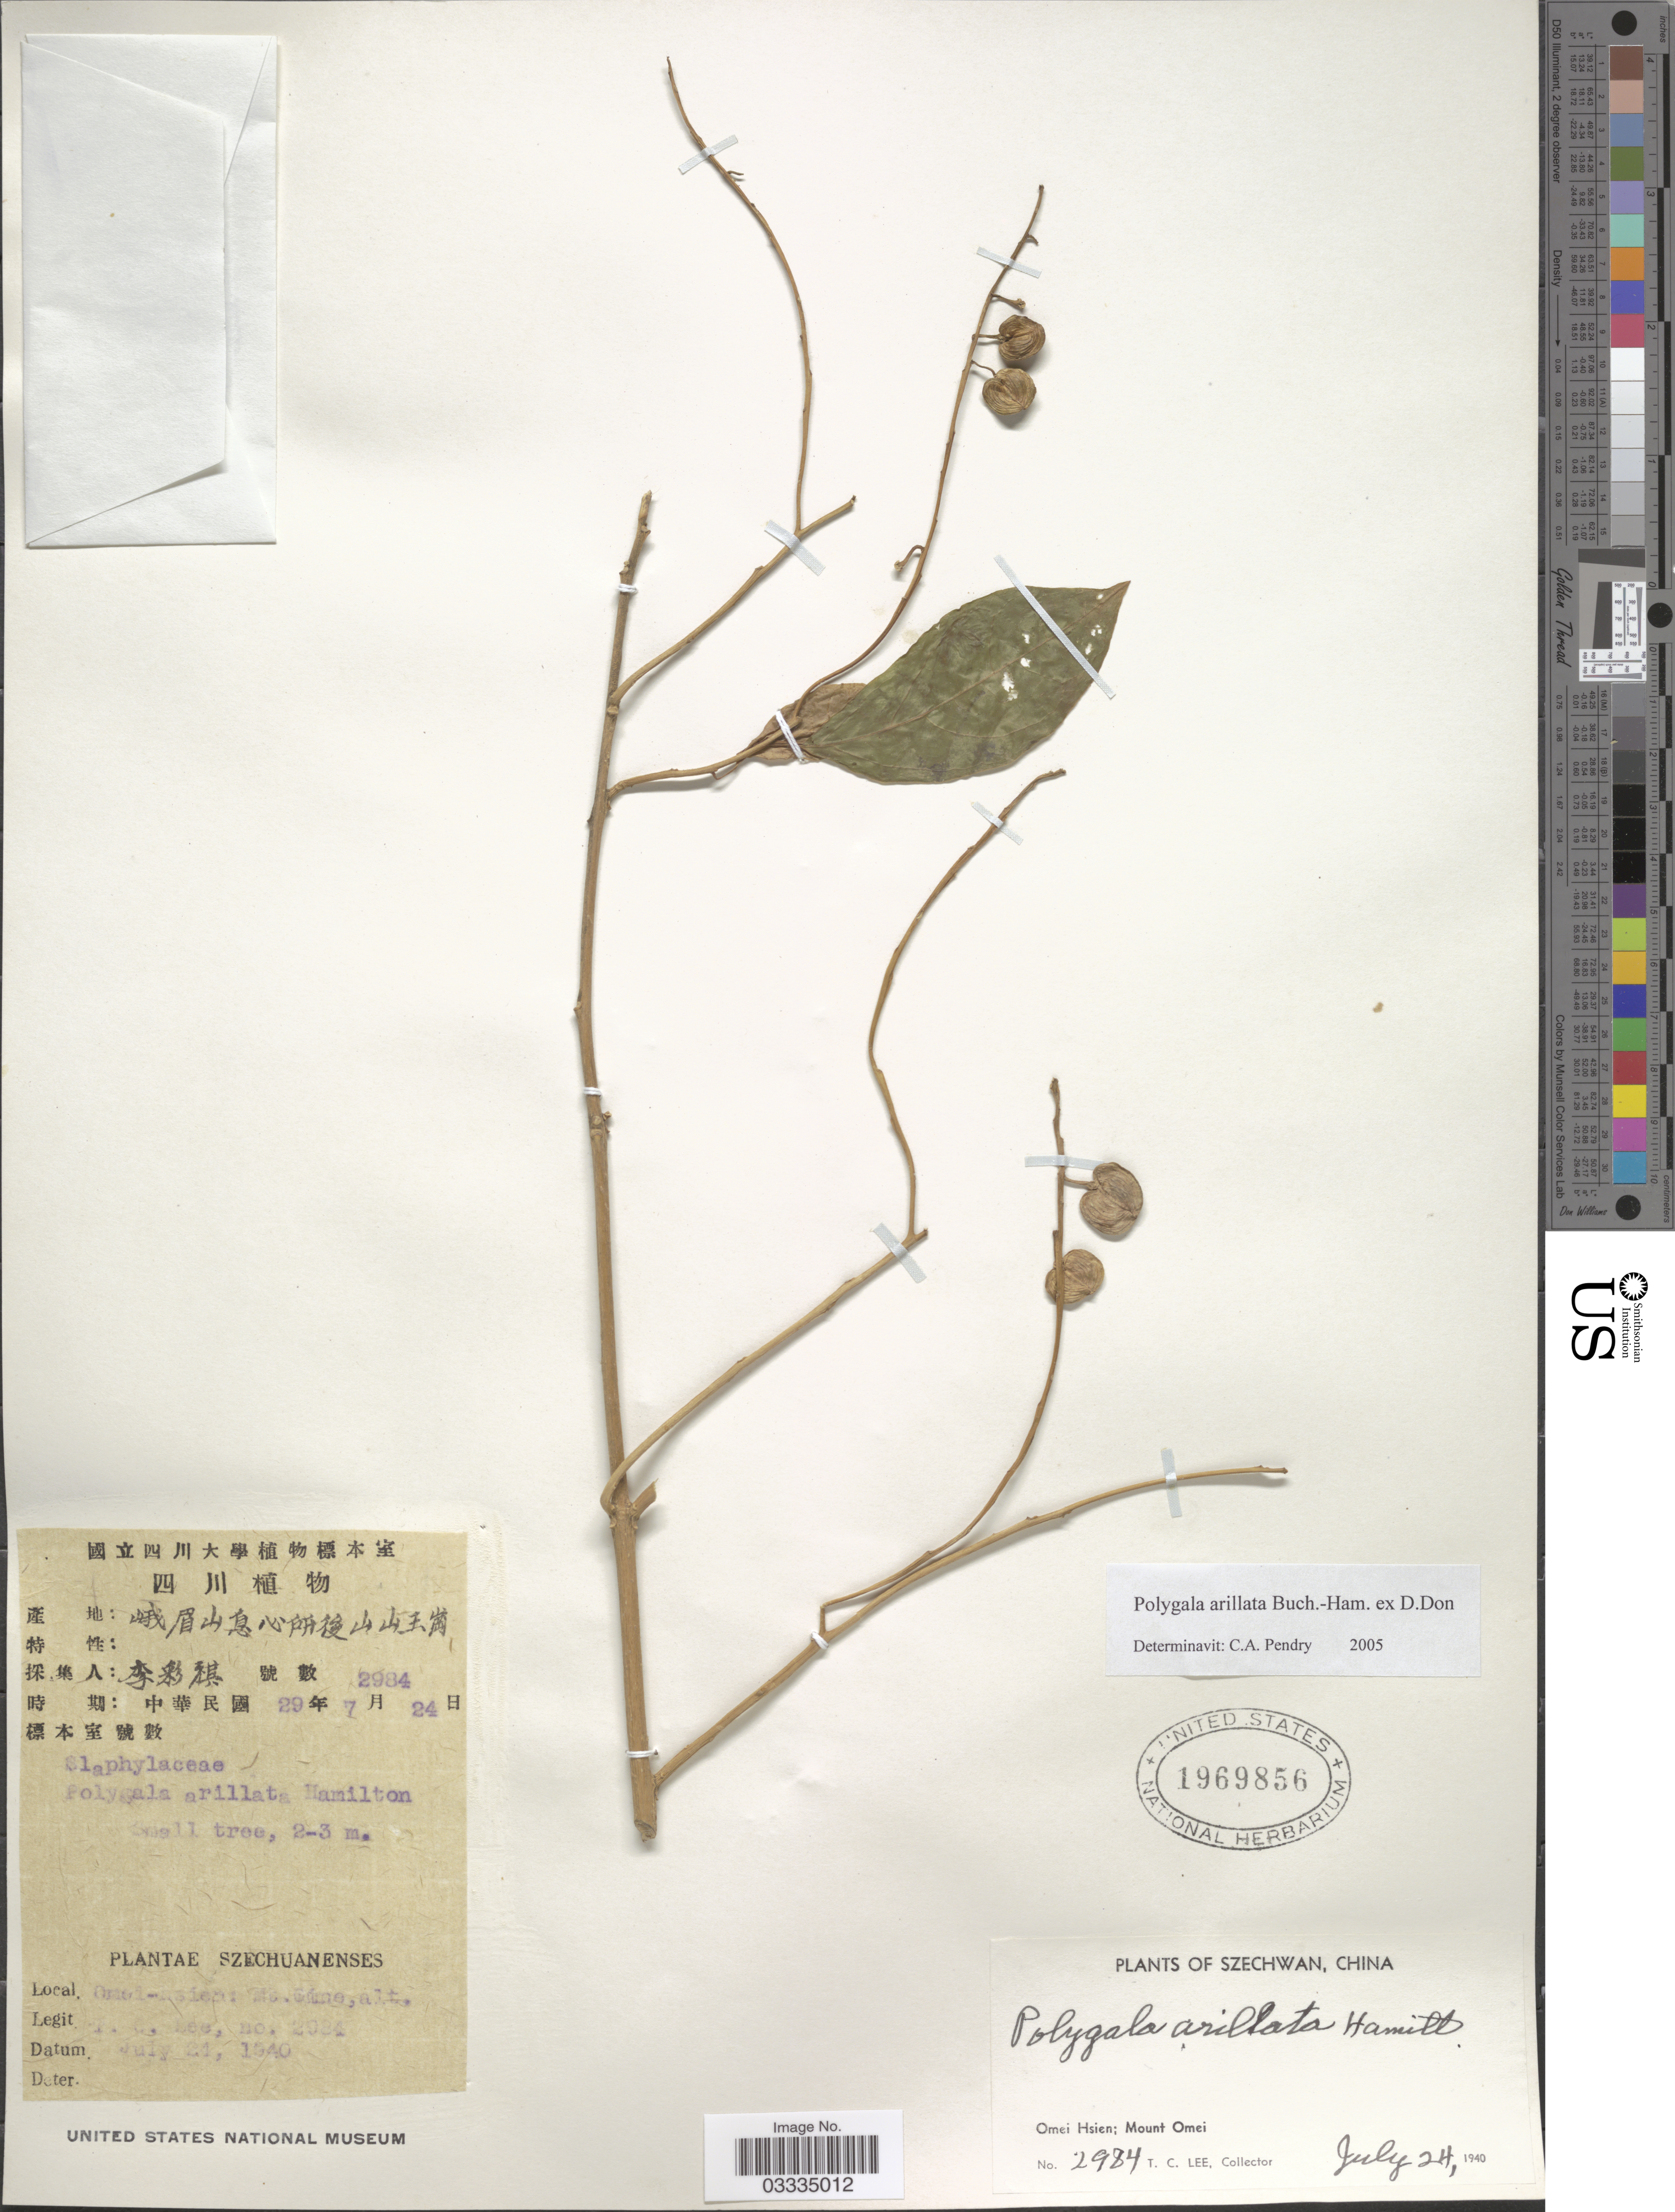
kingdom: Plantae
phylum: Tracheophyta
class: Magnoliopsida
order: Fabales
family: Polygalaceae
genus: Polygala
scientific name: Polygala arillata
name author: Buch.-Ham. ex D. Don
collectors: T. Lee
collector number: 2984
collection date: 1940-07-24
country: China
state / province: Sichuan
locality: Szechwan. Omei Hsien; Mount Omei.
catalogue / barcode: US 1969856